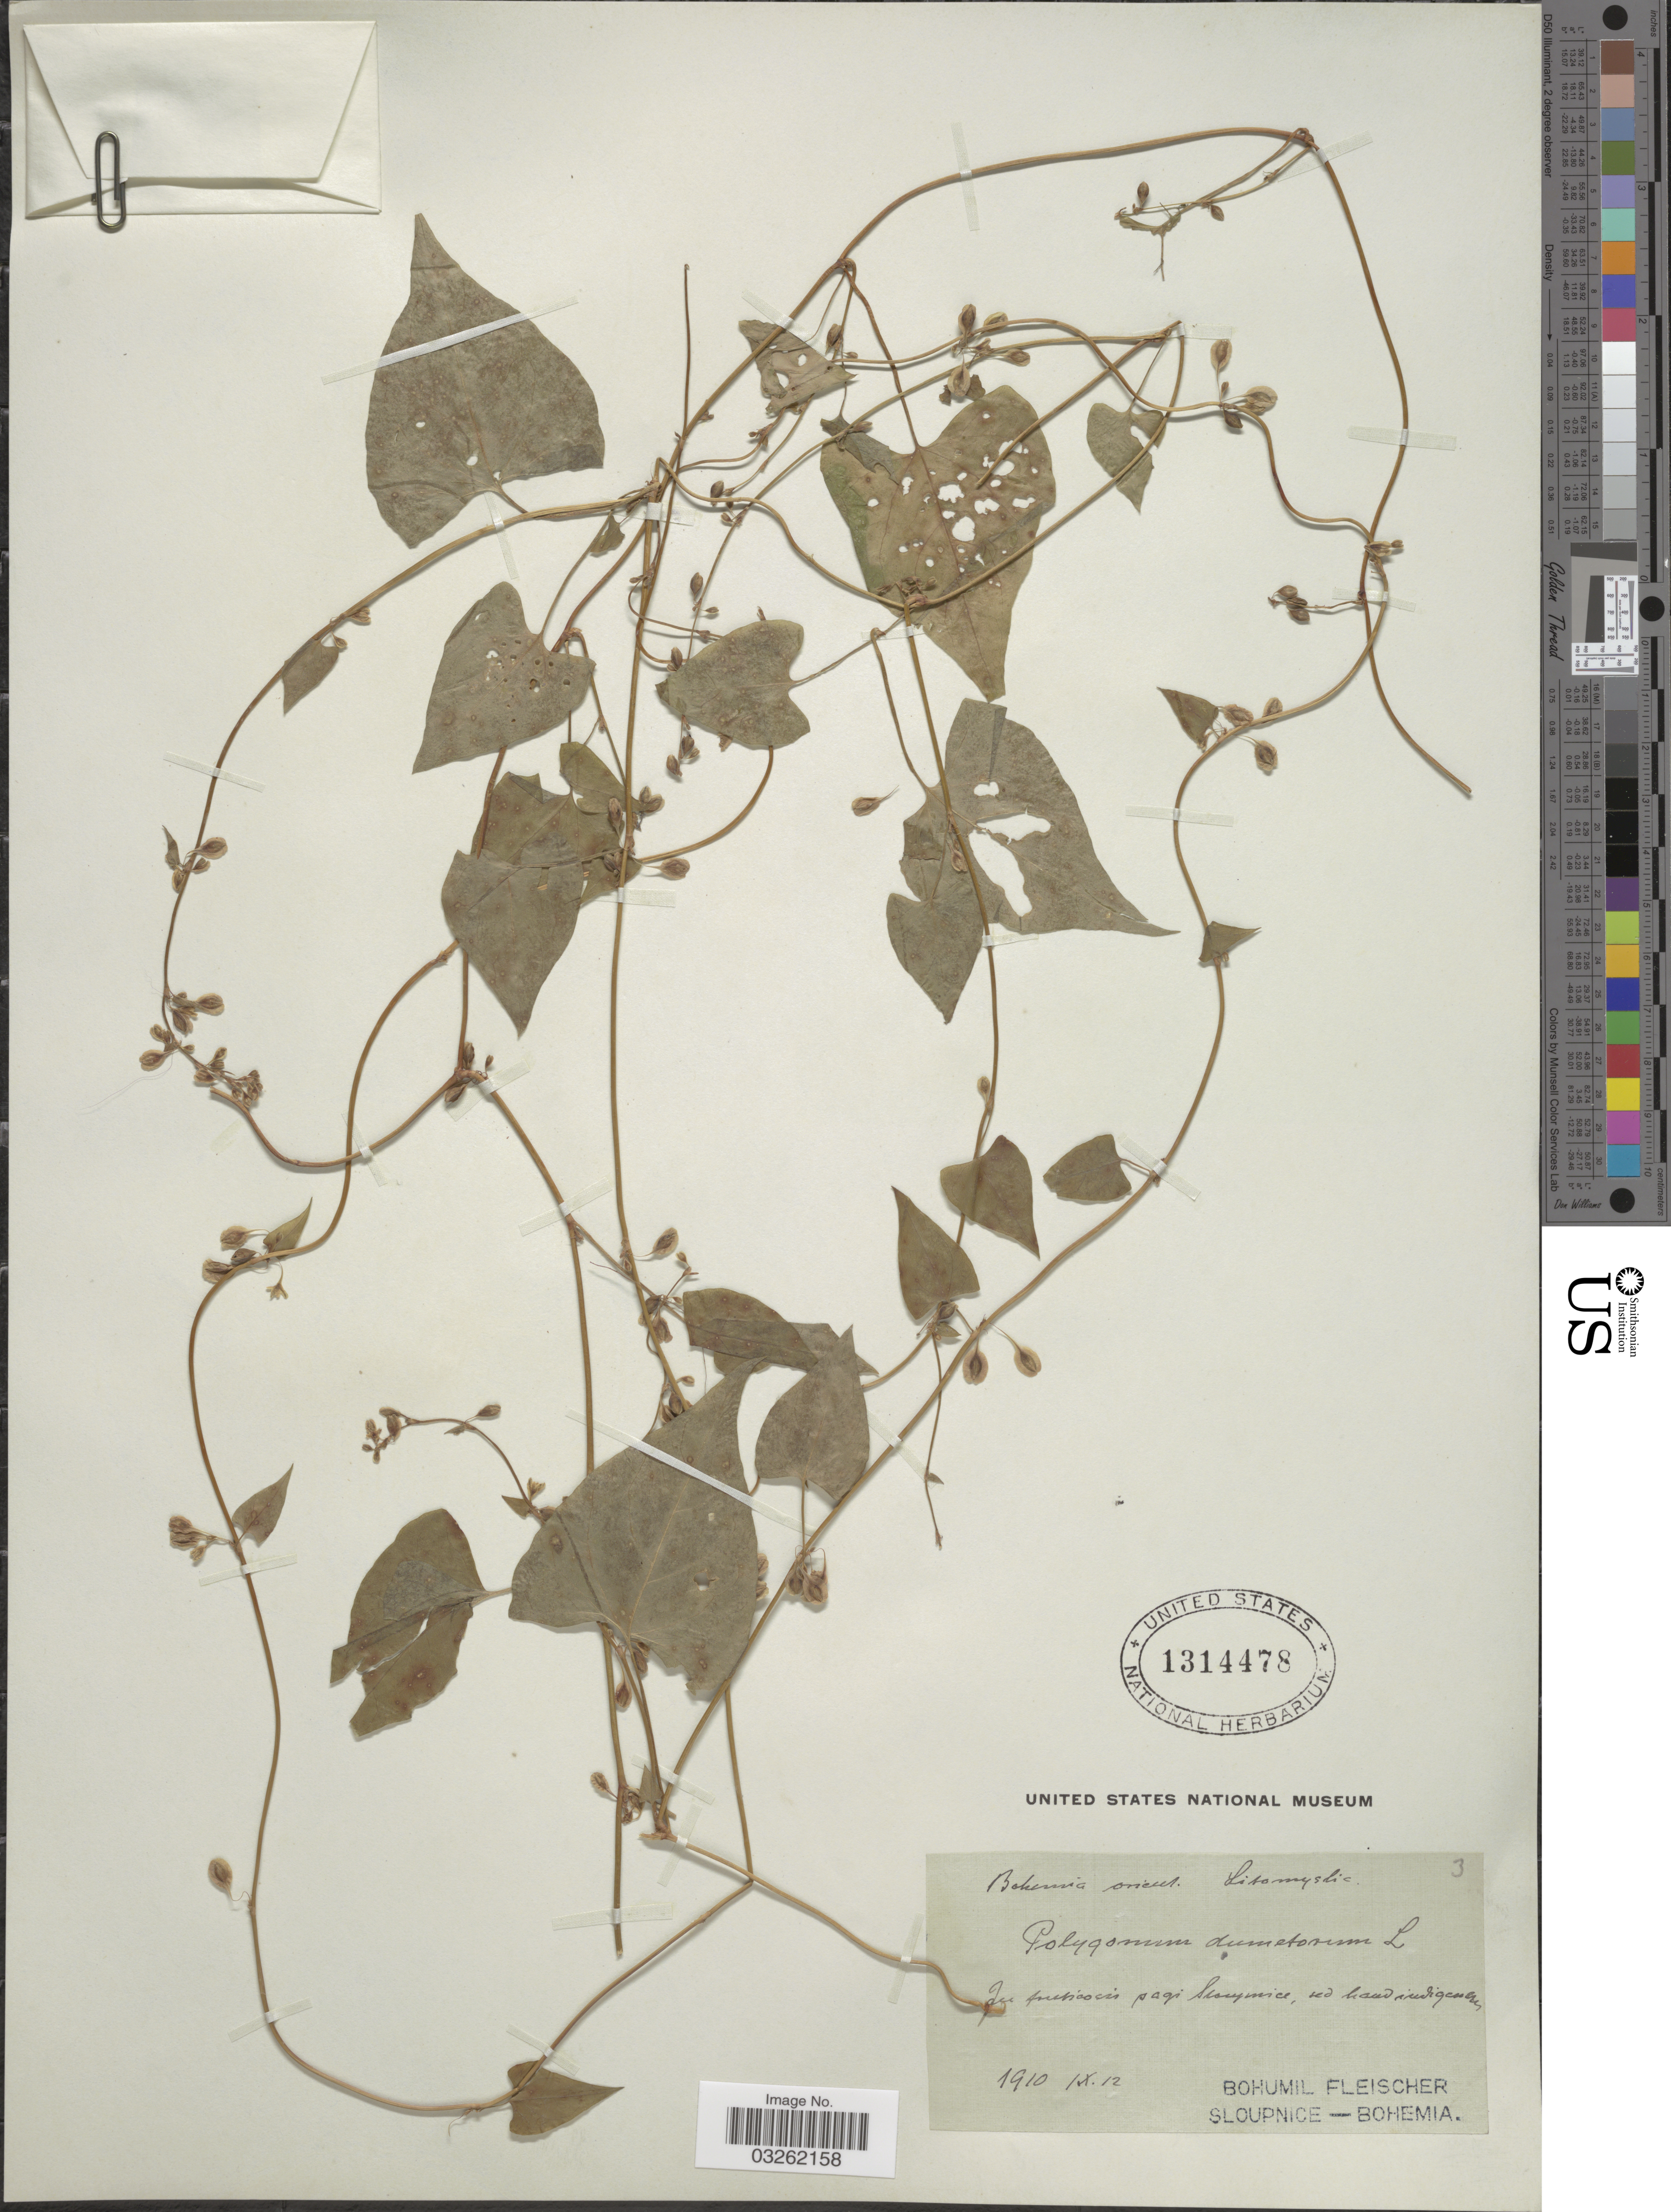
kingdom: Plantae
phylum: Tracheophyta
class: Magnoliopsida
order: Caryophyllales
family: Polygonaceae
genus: Fallopia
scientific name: Fallopia dumetorum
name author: (L.) Holub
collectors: B. Fleischer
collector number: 3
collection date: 1910-09-12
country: Czechia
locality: Pagi Sloupnice.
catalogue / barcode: US 1314478